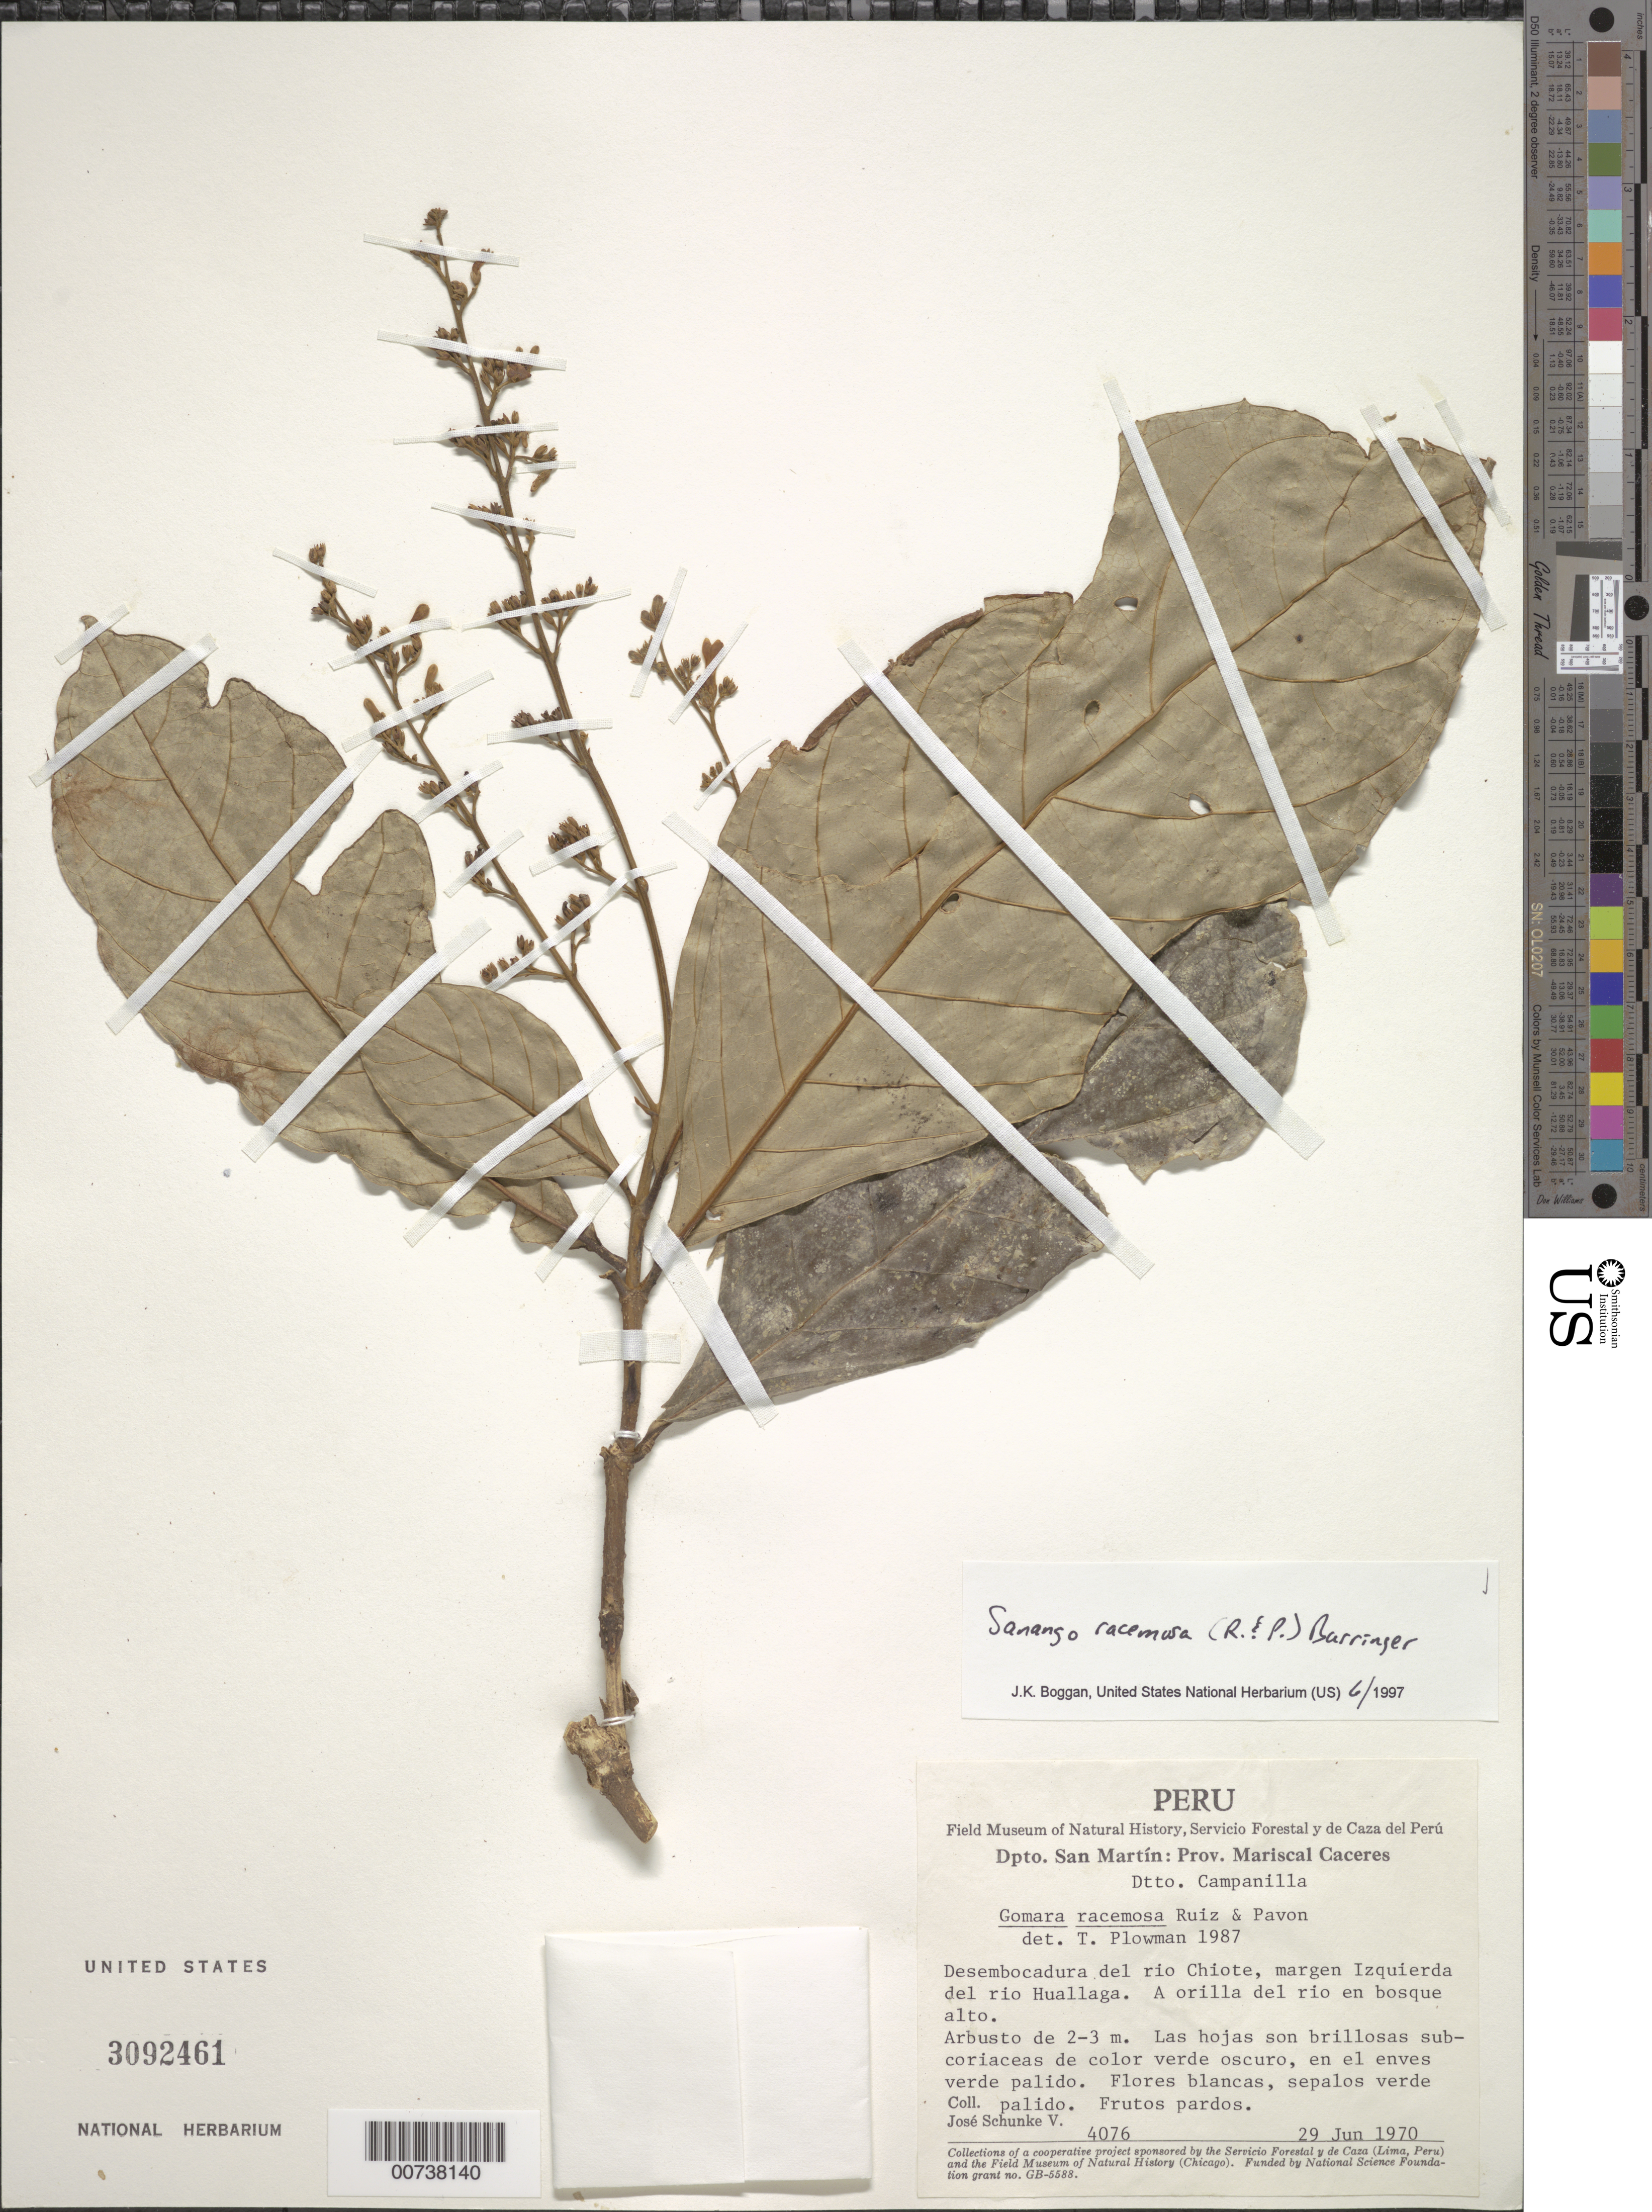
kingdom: Plantae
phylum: Tracheophyta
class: Magnoliopsida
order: Lamiales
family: Gesneriaceae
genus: Sanango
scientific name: Sanango racemosum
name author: (Ruiz & Pav.) Barringer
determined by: Boggan, J. K., (US), NMNH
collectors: J. Schunke Vigo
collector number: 4076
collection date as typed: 29 Jun 1970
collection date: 1970-06-29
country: Peru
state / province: San Martín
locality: Prov. Mariscal Cáceres, Dtto. Campanilla; desembocadura del rio Chiote, margen izquerda del rio Huallaga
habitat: A orilla del rio en bosque alto.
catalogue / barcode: US 3092461